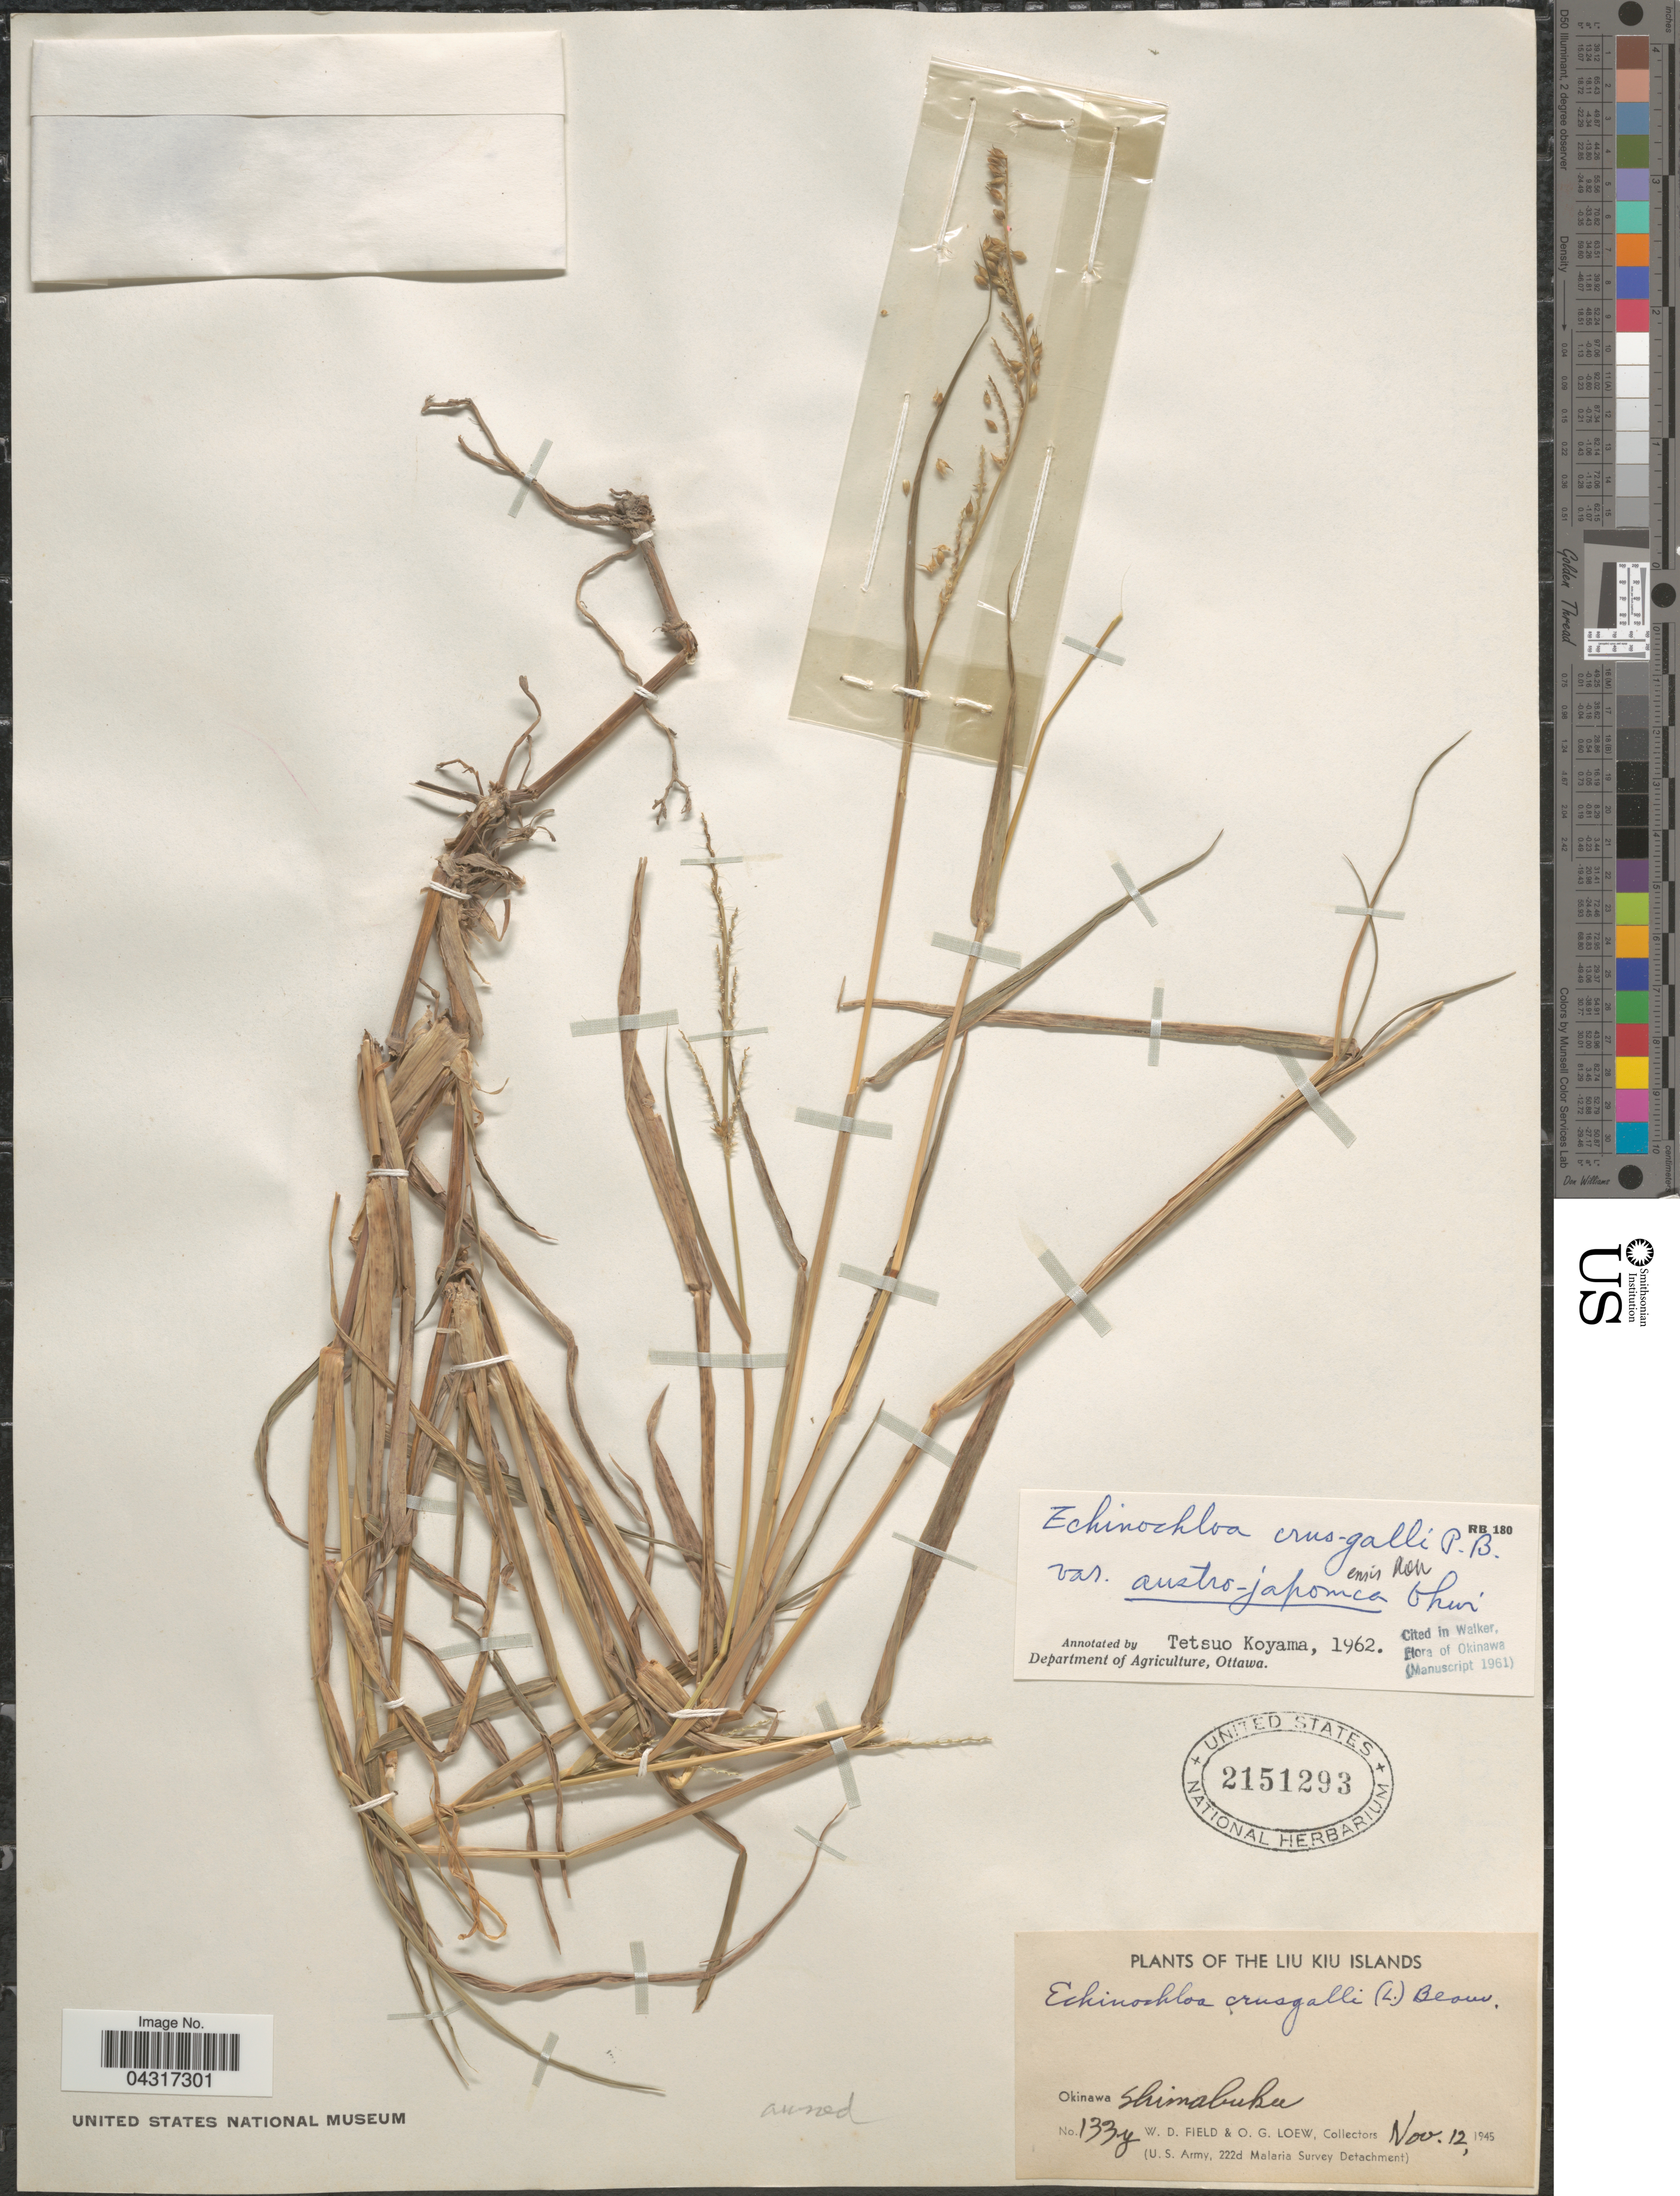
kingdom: Plantae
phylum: Tracheophyta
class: Liliopsida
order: Poales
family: Poaceae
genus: Echinochloa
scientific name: Echinochloa crus-galli var. austrojaponensis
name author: Ohwi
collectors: W. D. Field & O. G. Loew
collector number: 133y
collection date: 1945-11-12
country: Japan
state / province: Okinawa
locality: The Liu Kiu Islands. Okinawa. Shimabuku. (U.S. Army, 222d Malaria Survey Detachment).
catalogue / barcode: US 2151293